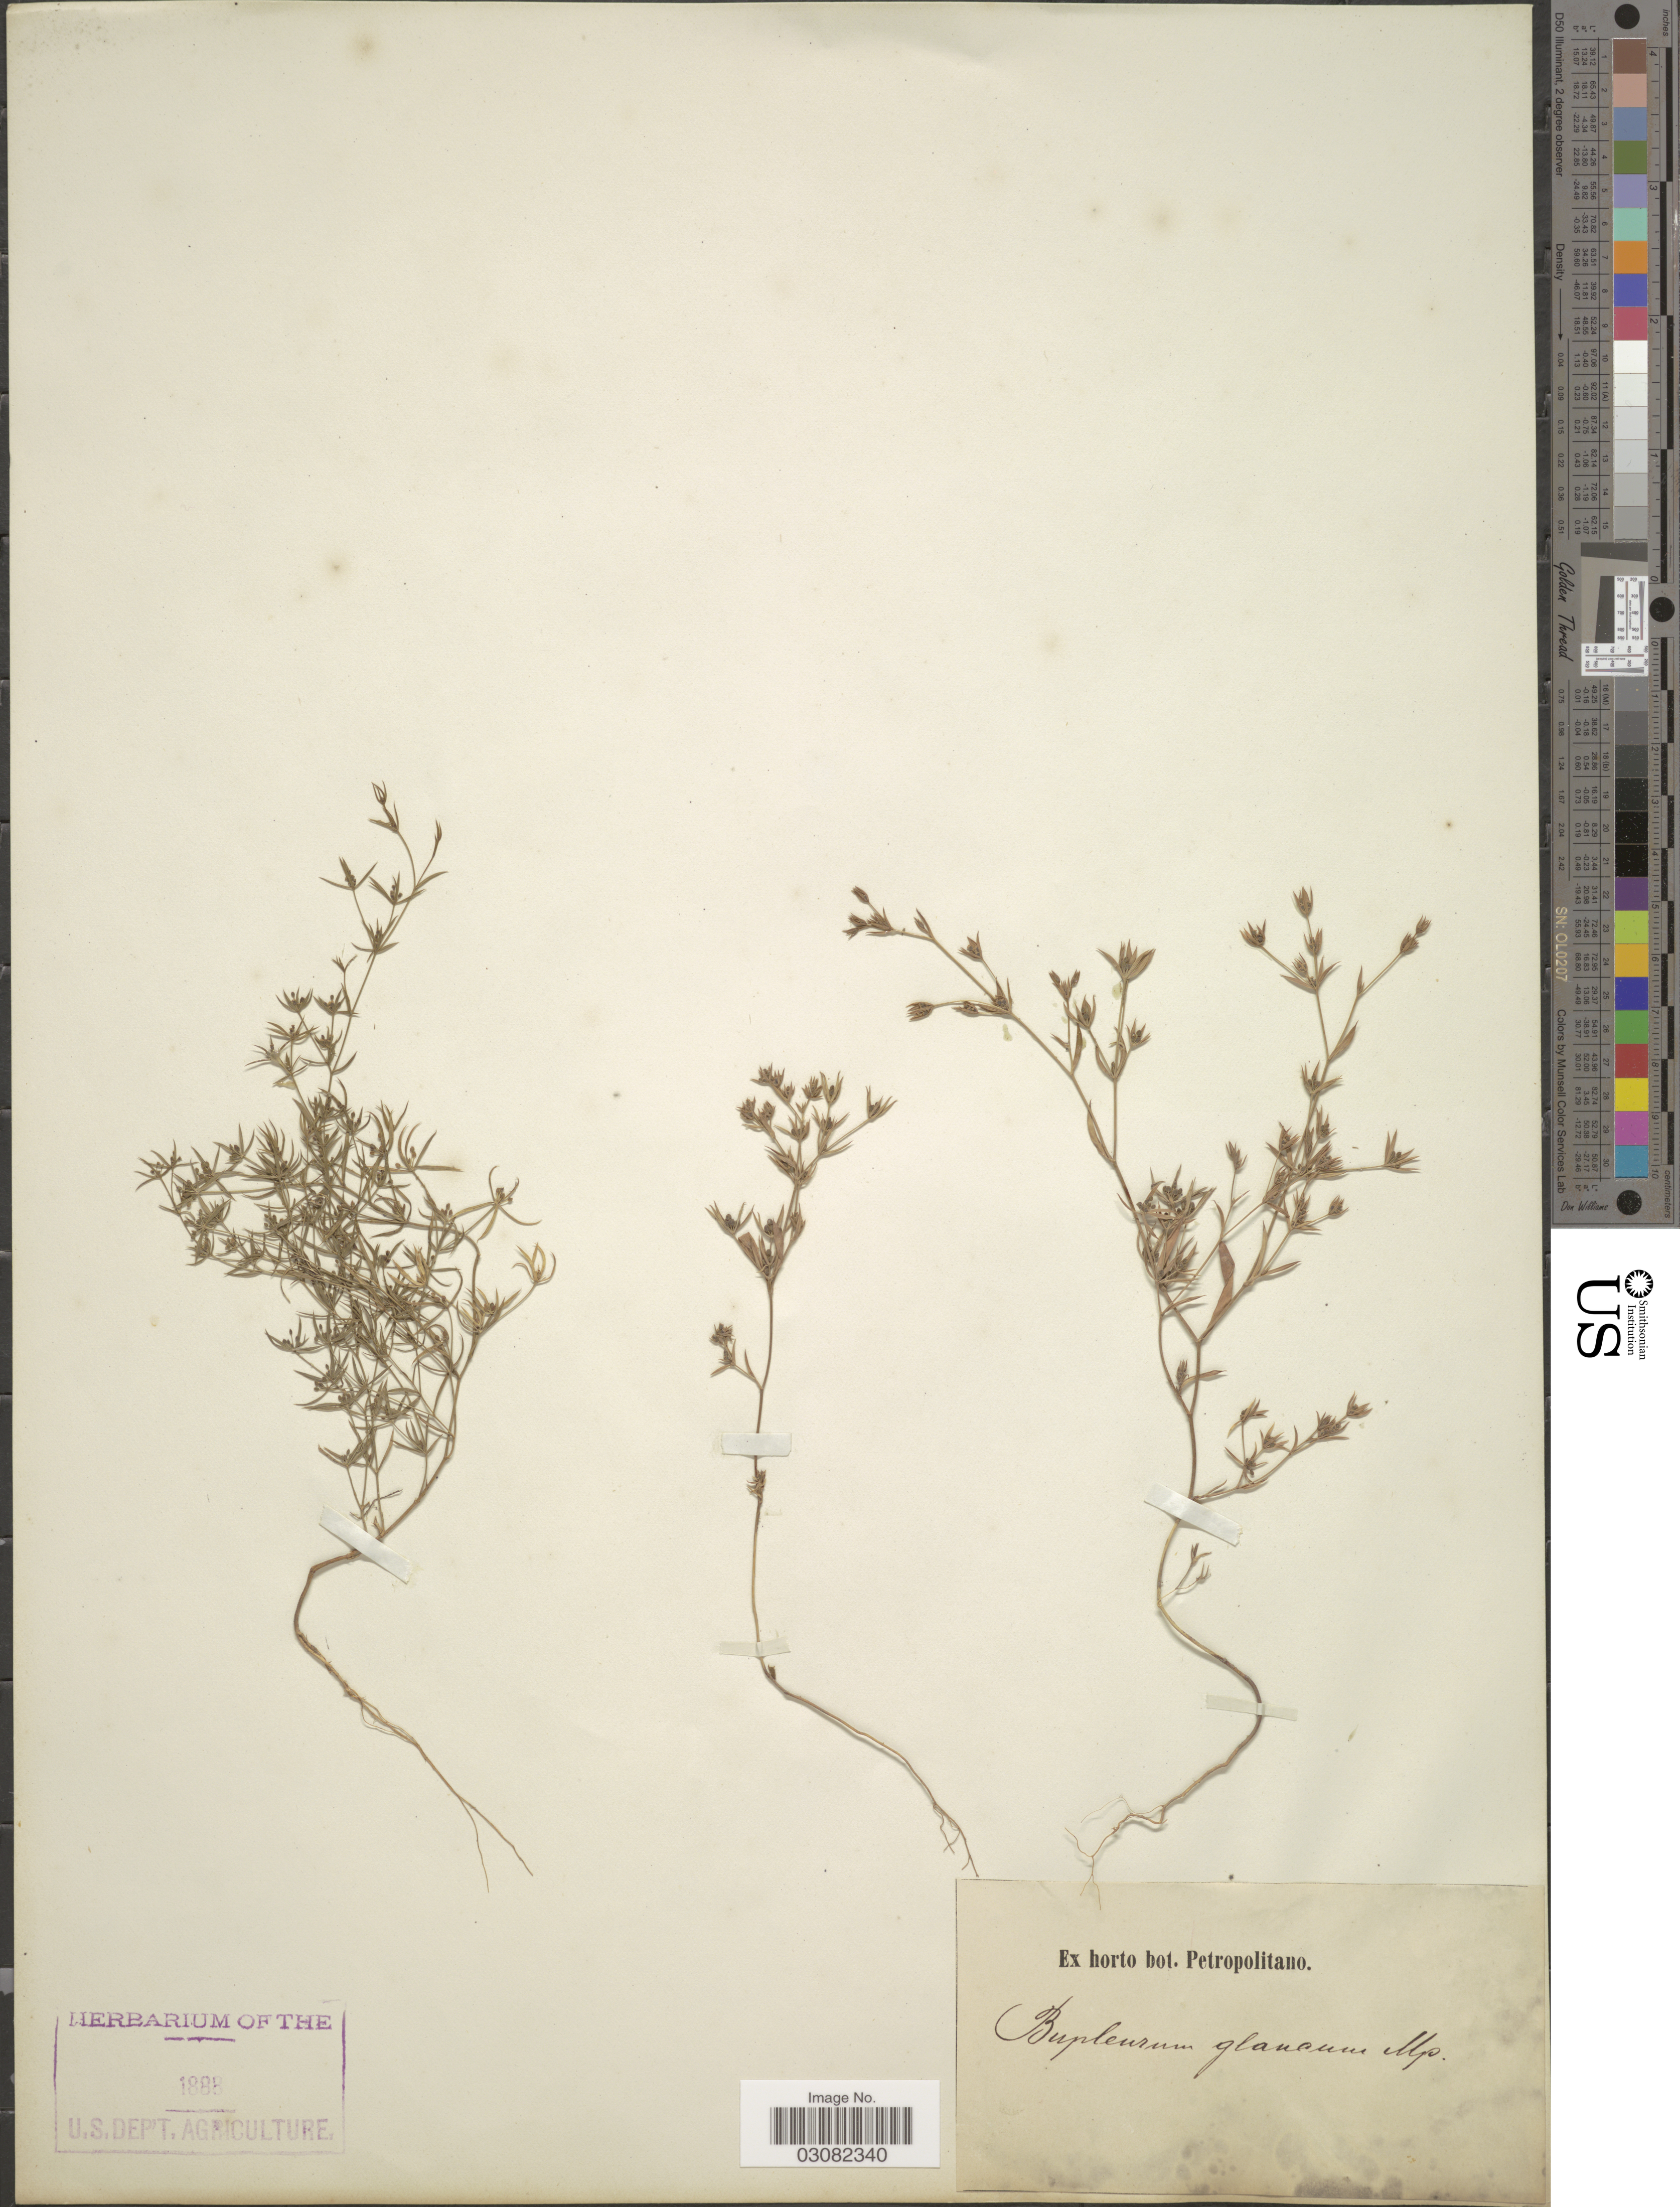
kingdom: Plantae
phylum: Tracheophyta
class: Magnoliopsida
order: Apiales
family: Apiaceae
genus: Bupleurum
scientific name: Bupleurum semicompositum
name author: L.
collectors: ex Horto Bot. Petropolitano